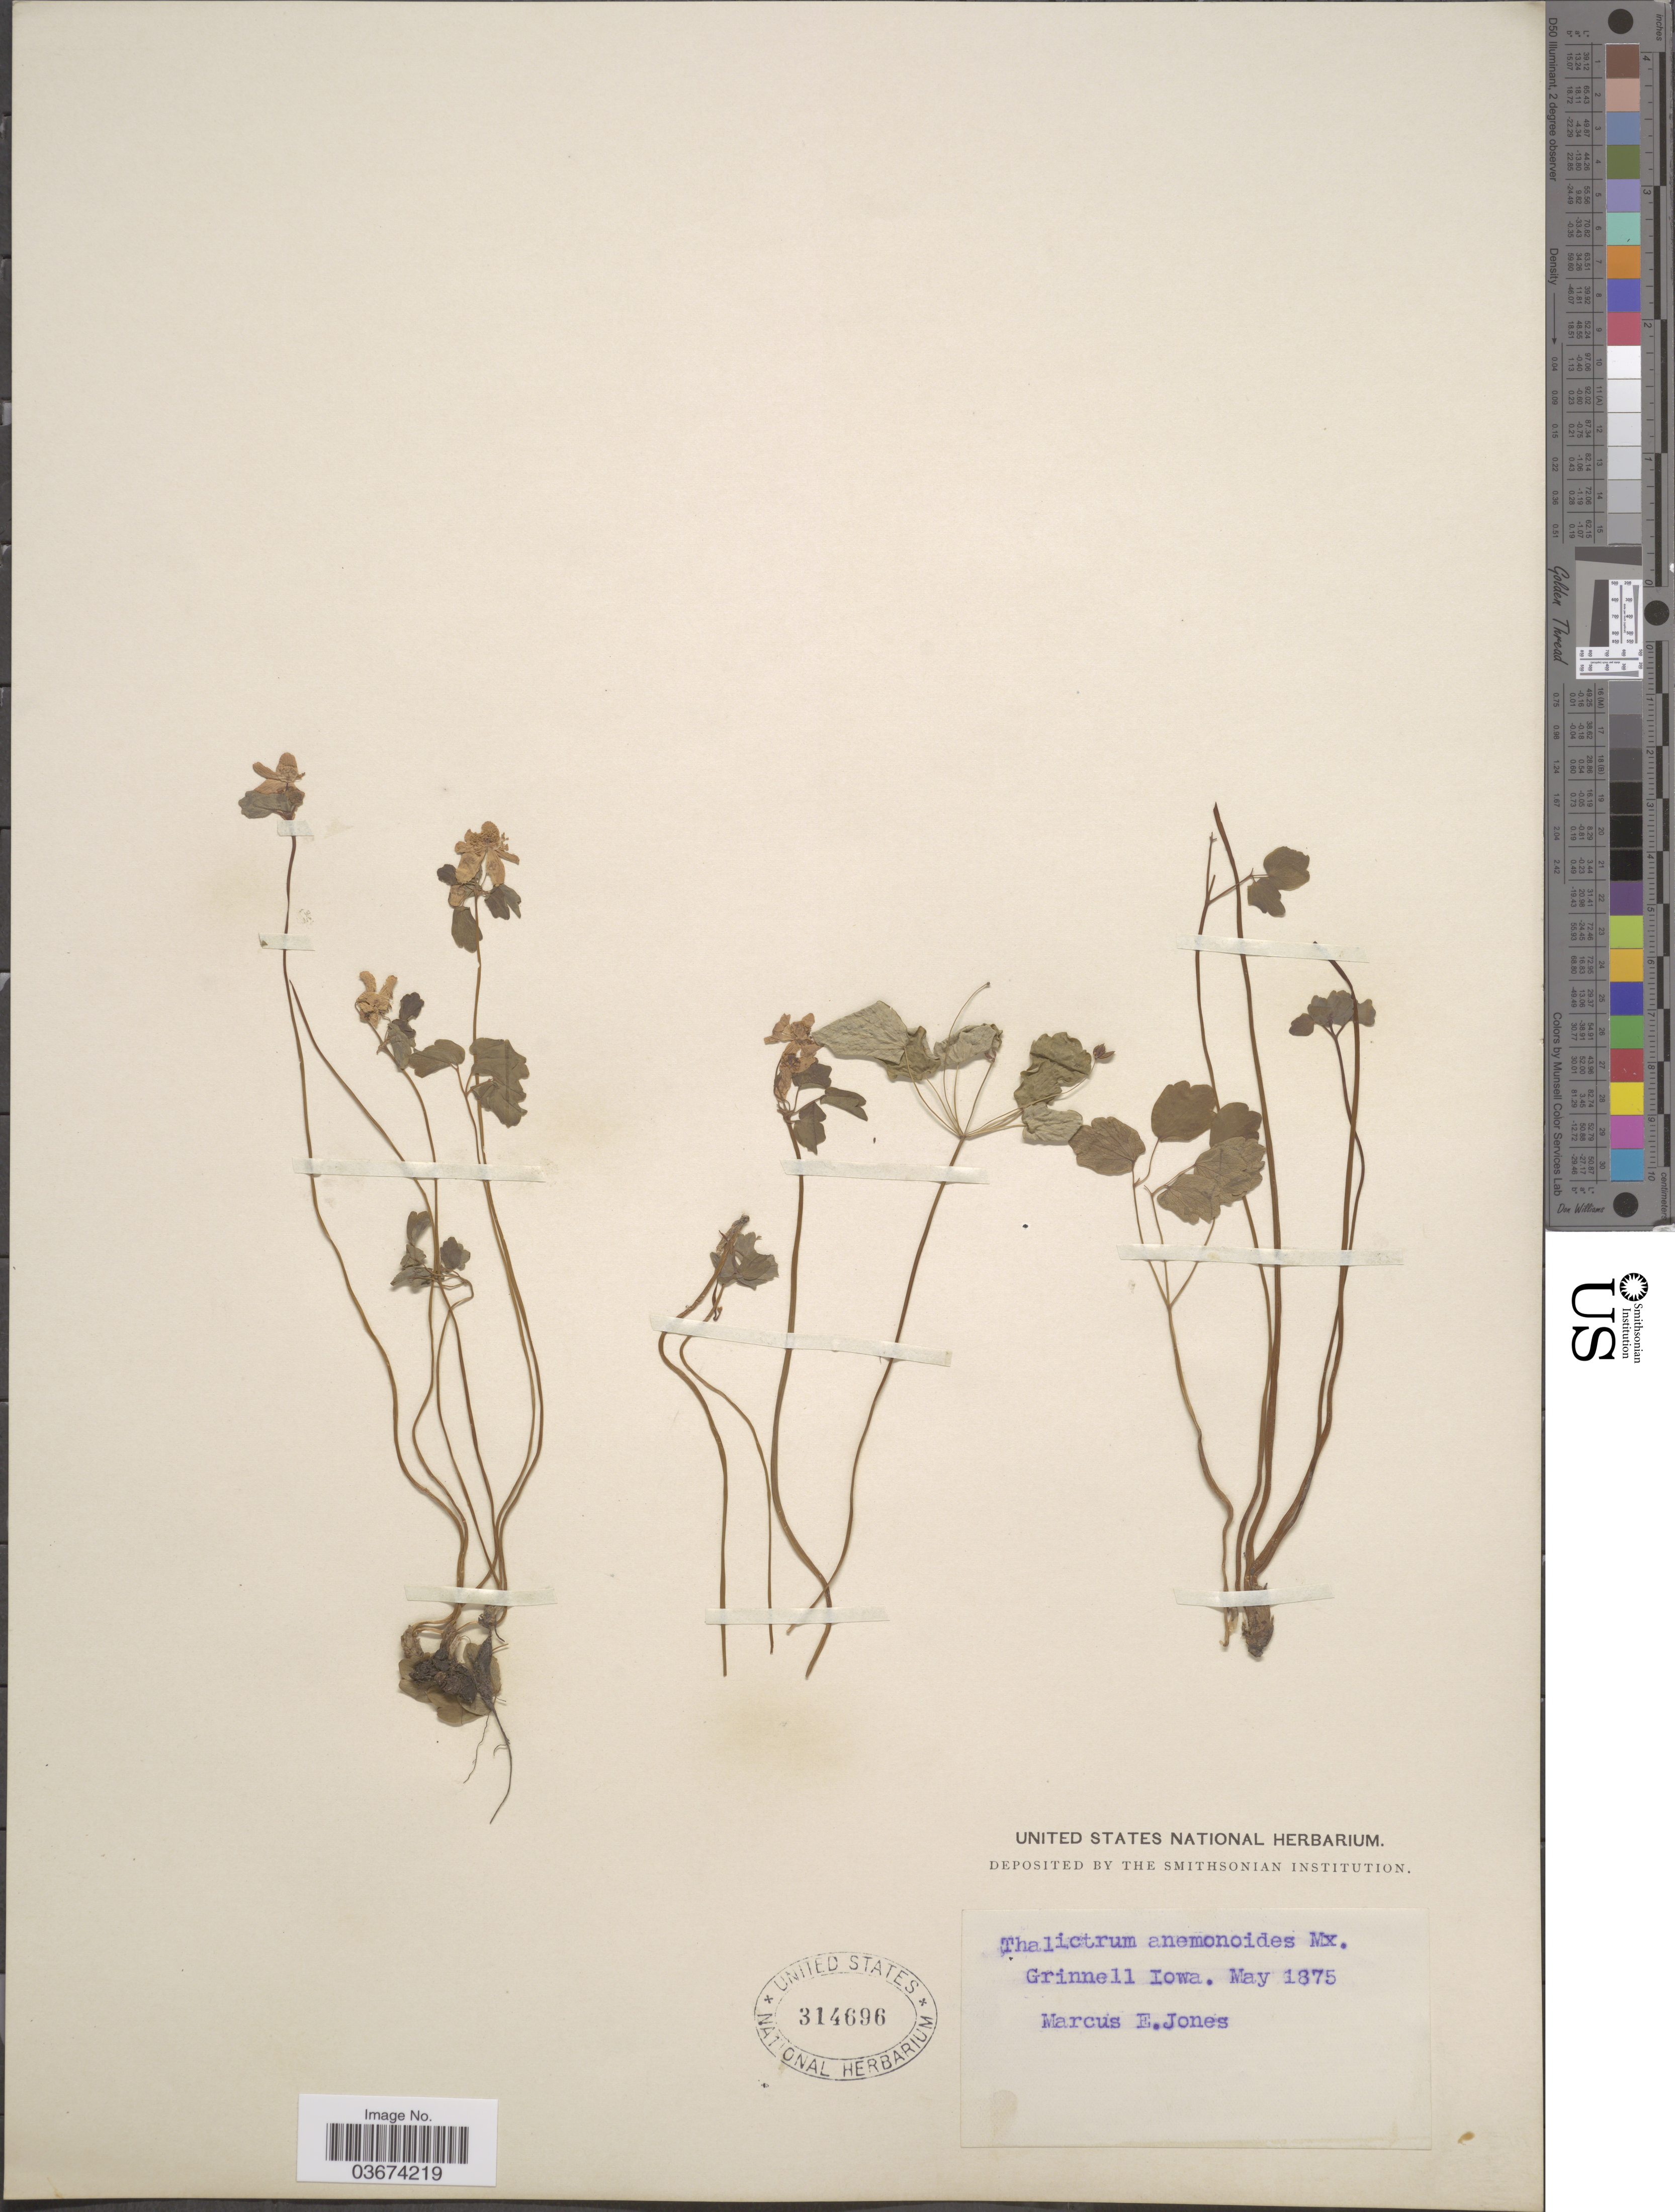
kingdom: Plantae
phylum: Tracheophyta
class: Magnoliopsida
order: Ranunculales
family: Ranunculaceae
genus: Thalictrum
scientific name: Thalictrum thalictroides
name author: (L.) A.J. Eames & B. Boivin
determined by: Strong, M. T., (US), Smithsonian Institution - National Museum of Natural History (UNITED STATES)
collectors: M. E. Jones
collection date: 1875-05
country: United States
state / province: Iowa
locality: Grinnell.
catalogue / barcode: US 314696